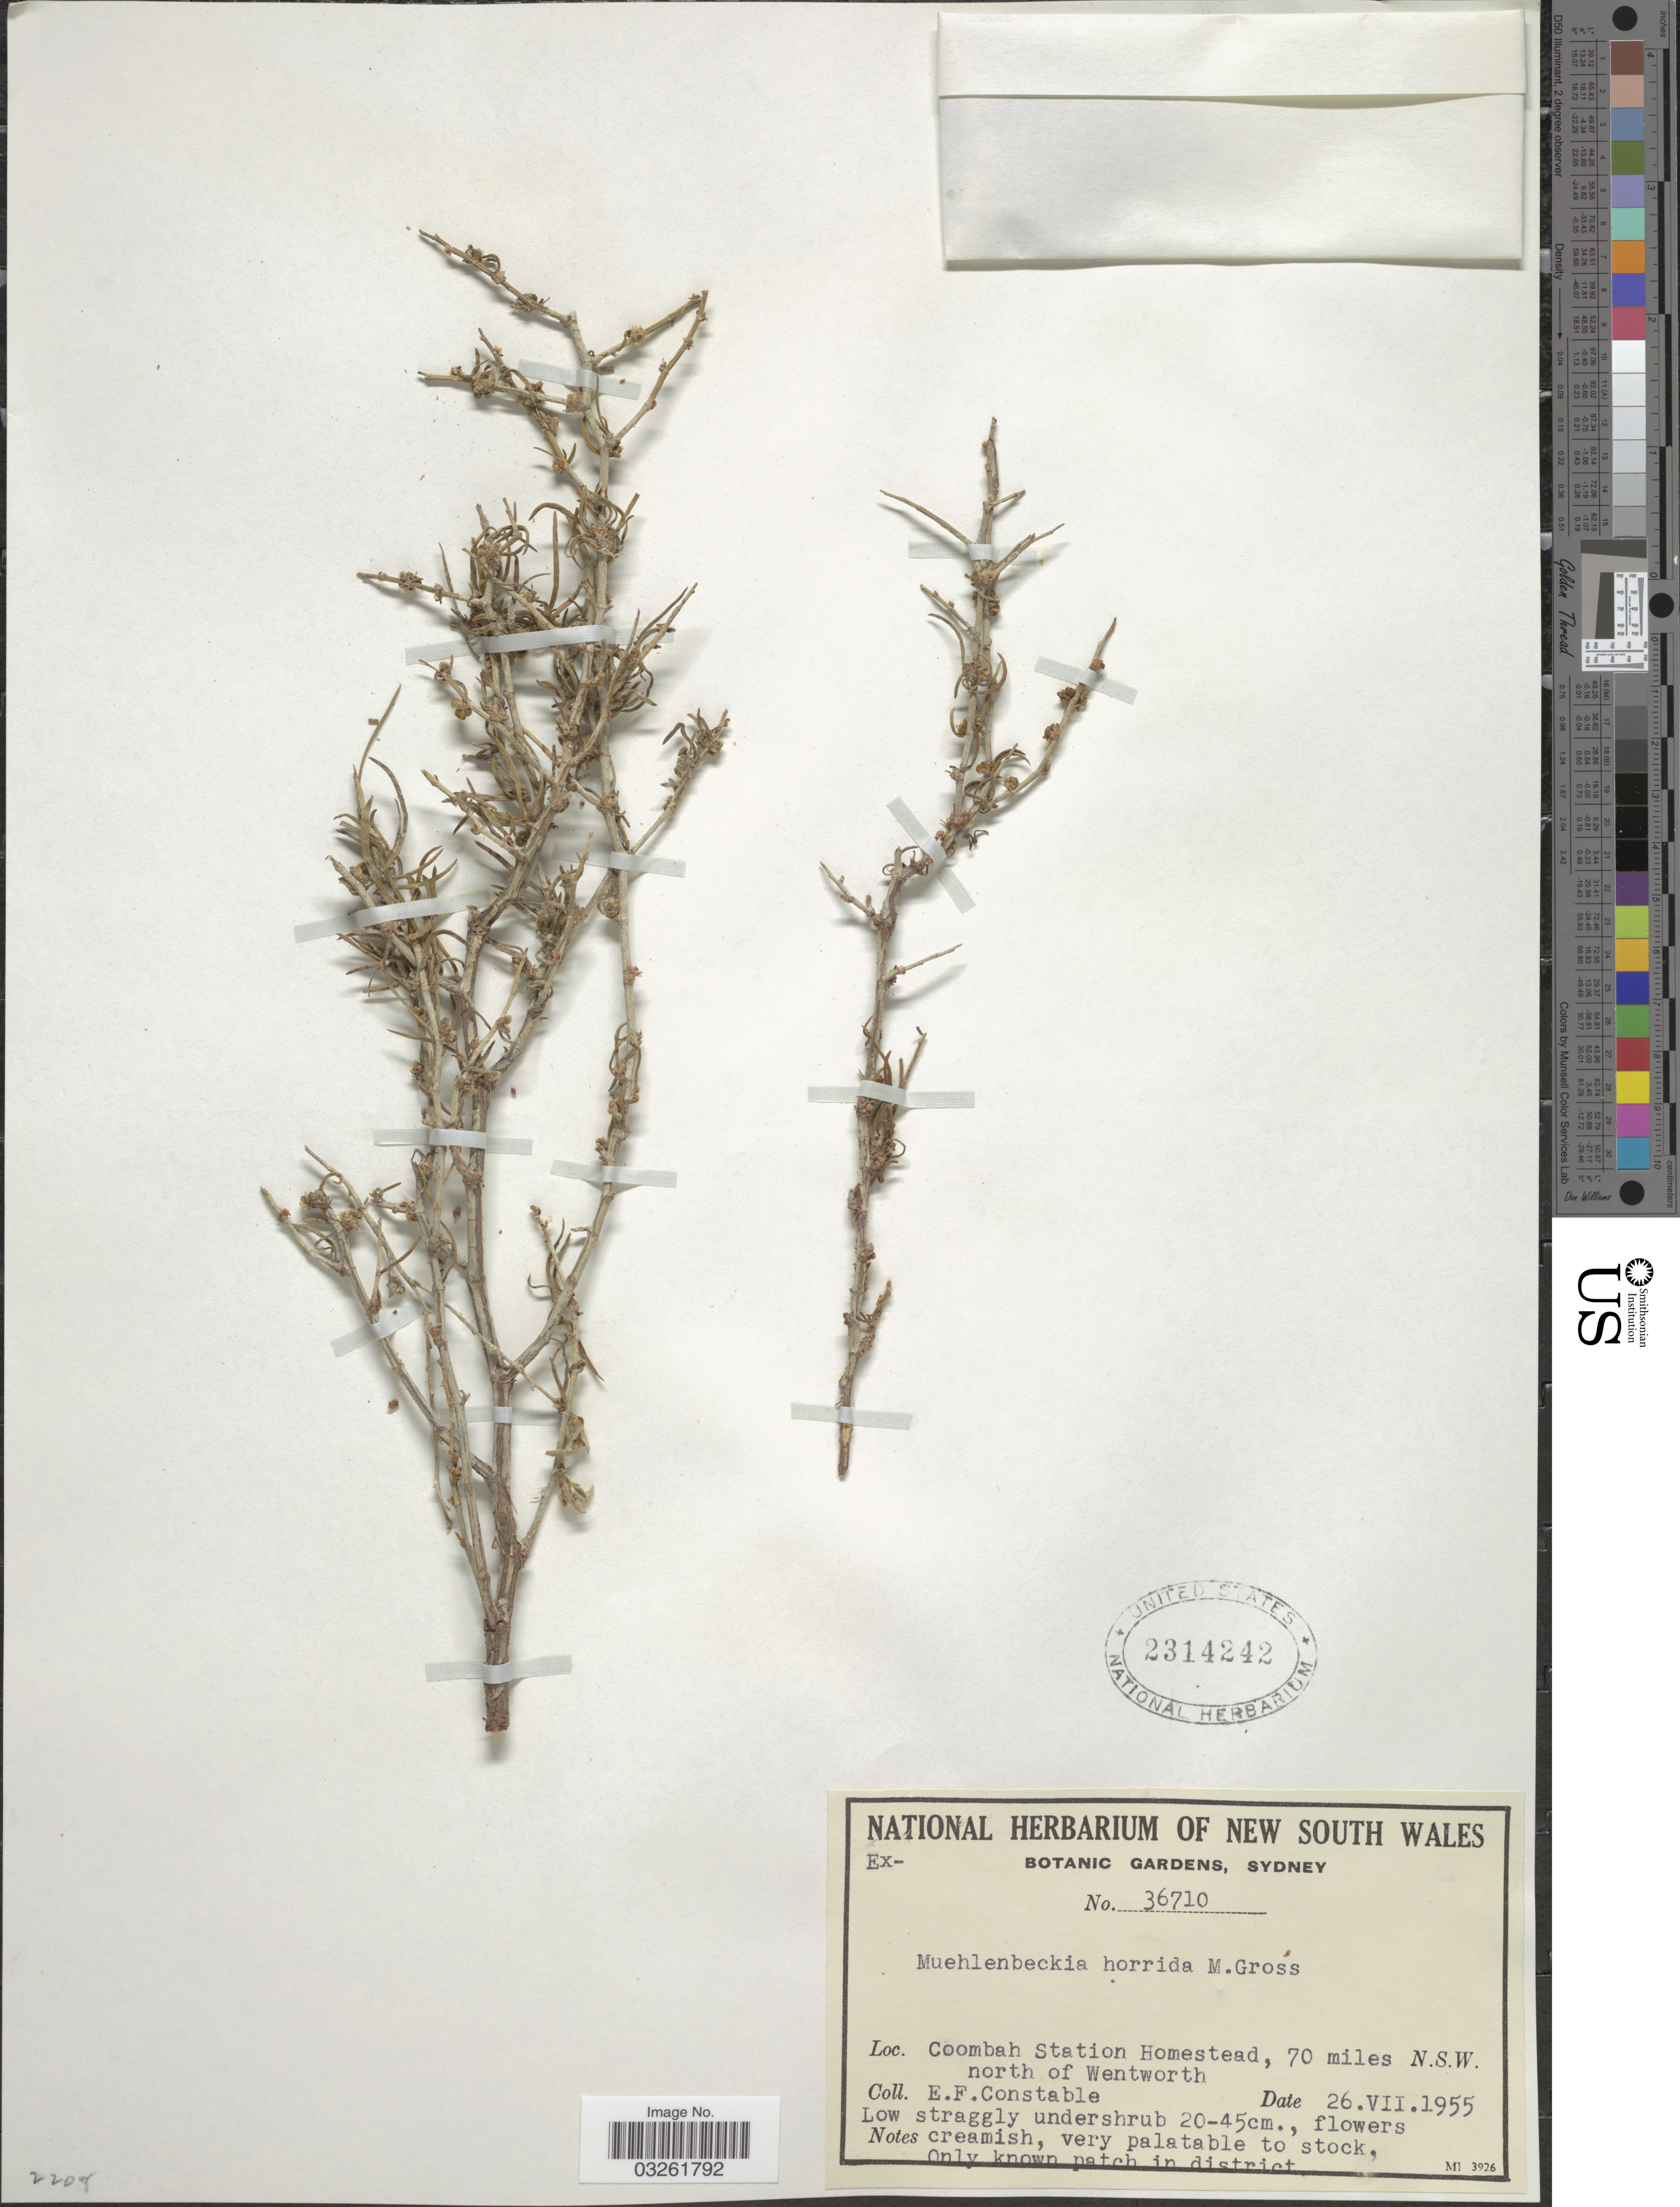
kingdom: Plantae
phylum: Tracheophyta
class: Magnoliopsida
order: Caryophyllales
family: Polygonaceae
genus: Duma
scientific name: Duma horrida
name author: (H. Gross) T.M. Schust.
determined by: Strong, Mark T., (BOT), Smithsonian Institution - National Museum of Natural History (UNITED STATES)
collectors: E. F. Constable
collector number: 36710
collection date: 1955-07-26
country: Australia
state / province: New South Wales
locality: Coombah Station Homestead, 70 miles north of Wentworth.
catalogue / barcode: US 2314242